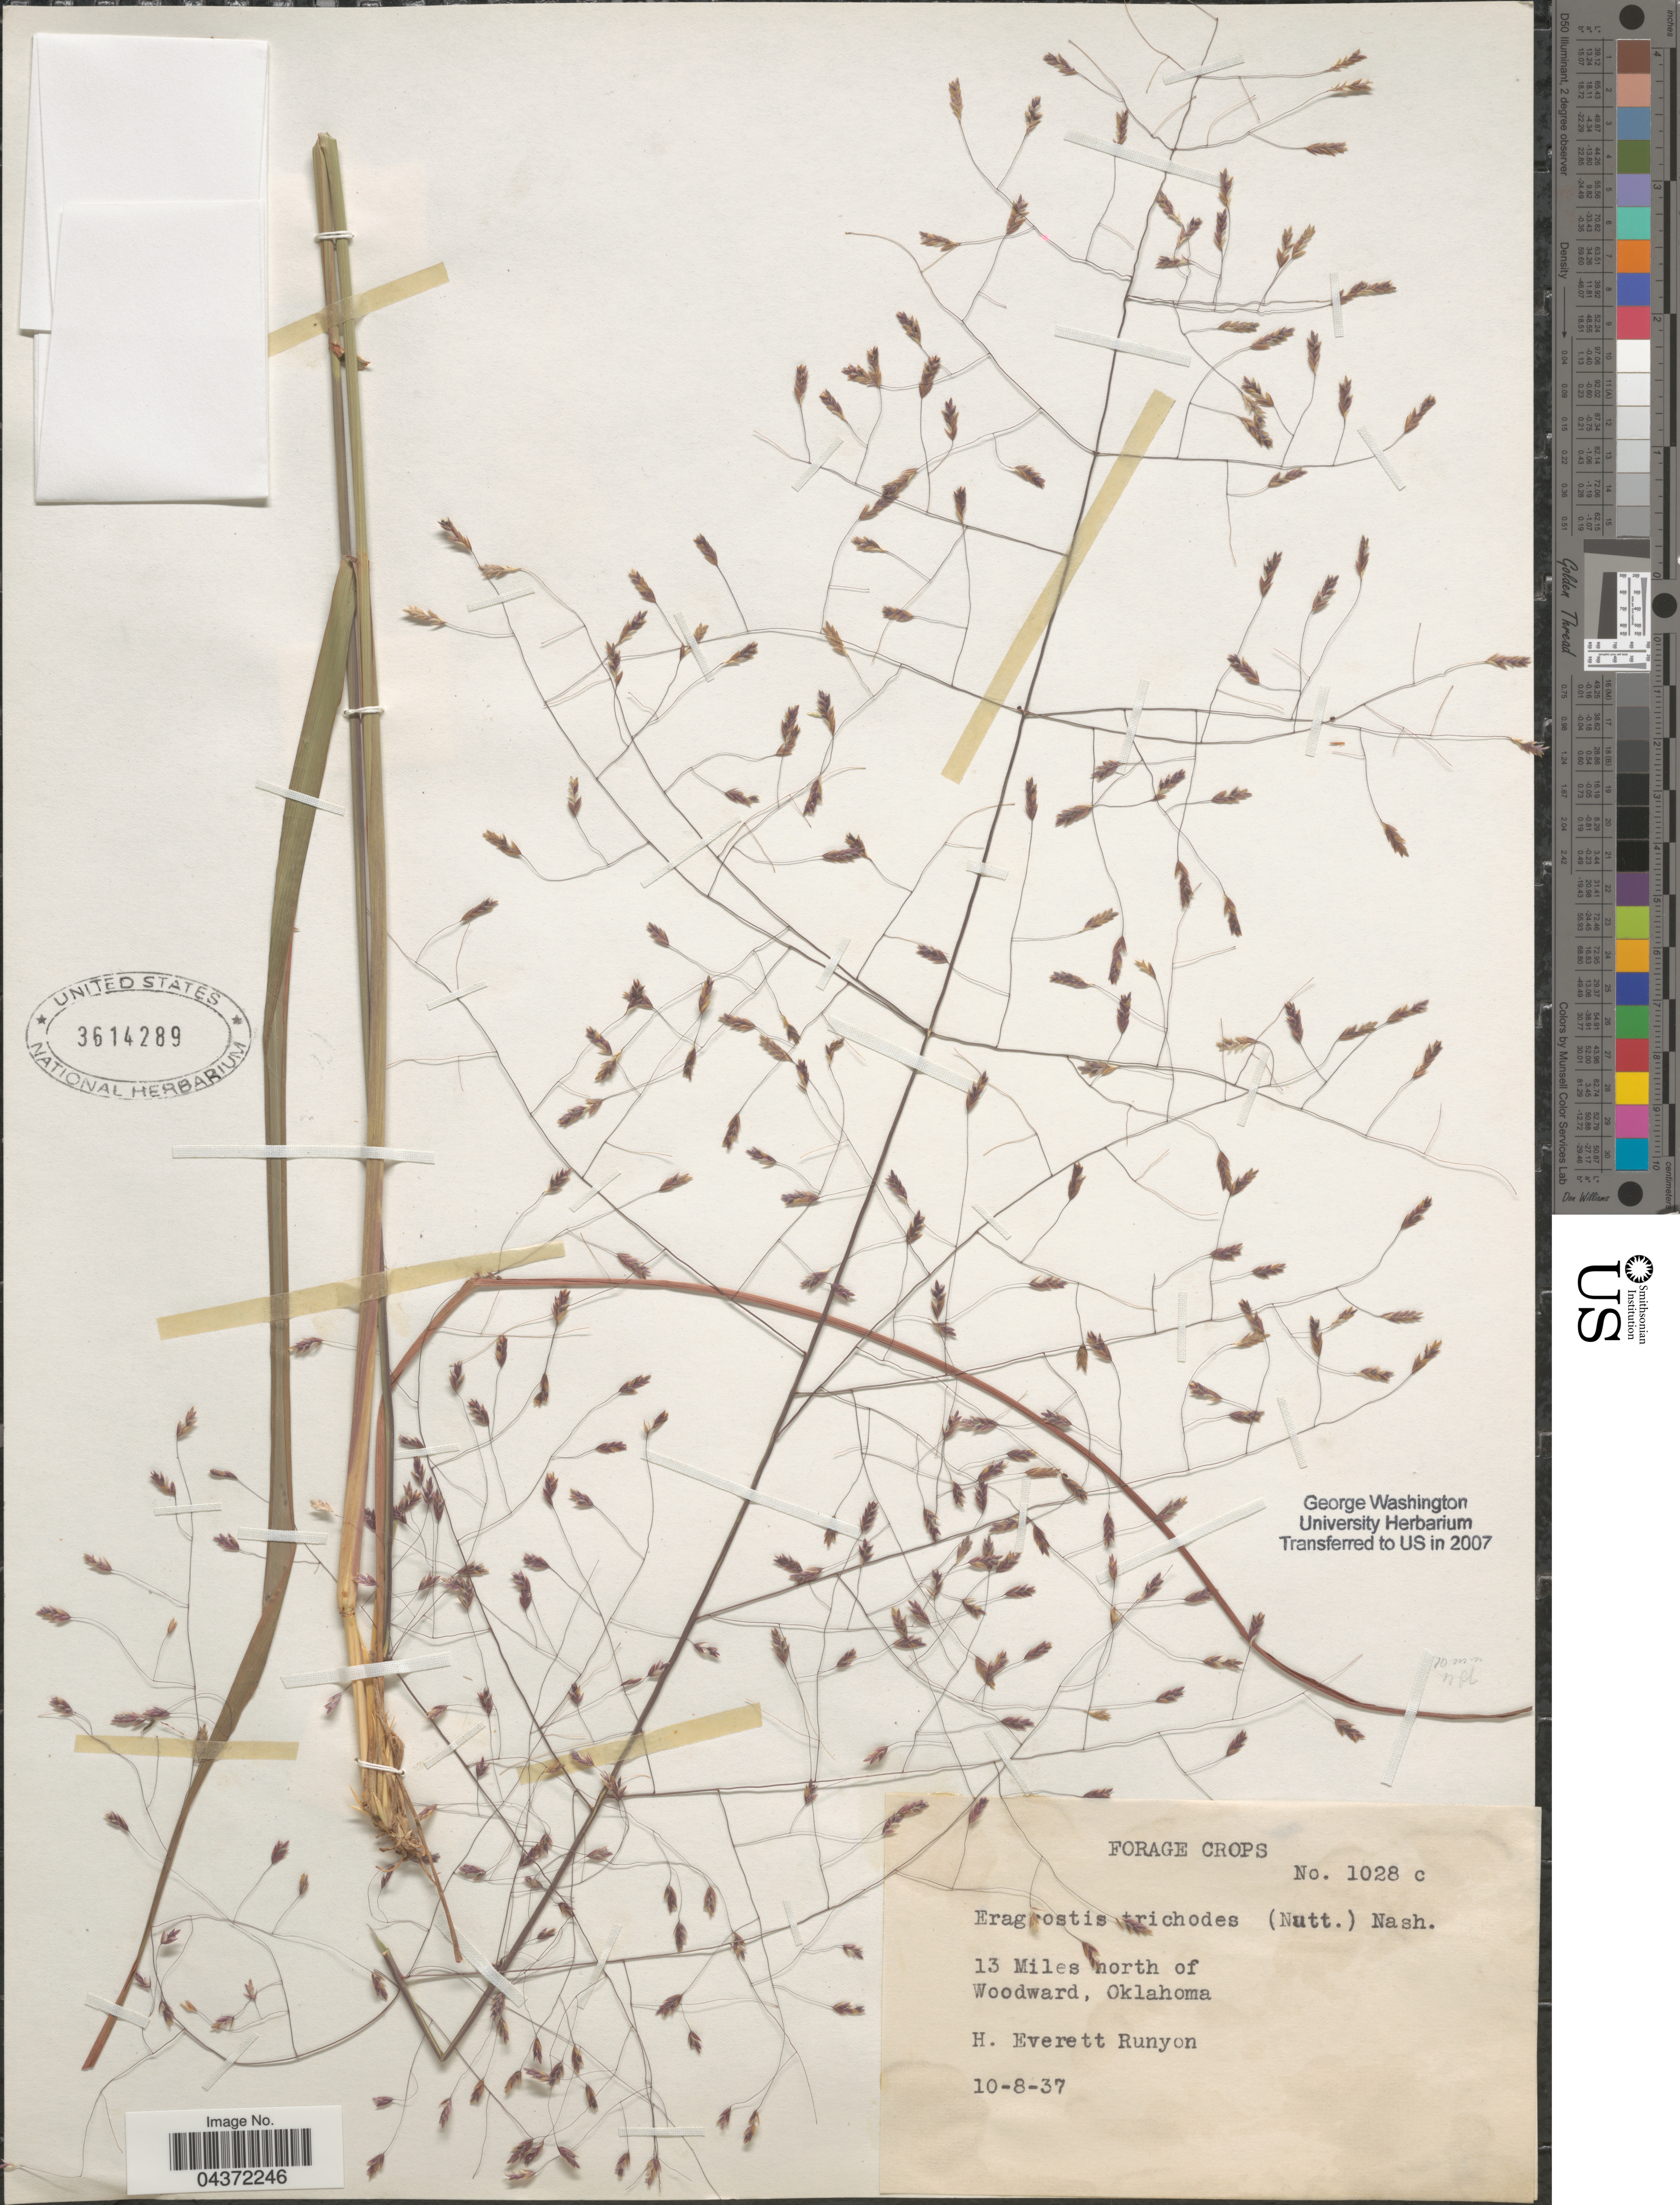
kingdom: Plantae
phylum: Tracheophyta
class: Liliopsida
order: Poales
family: Poaceae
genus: Eragrostis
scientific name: Eragrostis trichodes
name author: (Nutt.) Alph. Wood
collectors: H. E. Runyon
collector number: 1028c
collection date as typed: Transcribed d/m/y: 8/10/37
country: United States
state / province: Oklahoma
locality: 13 Miles north of Woodward.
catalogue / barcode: US 3614289